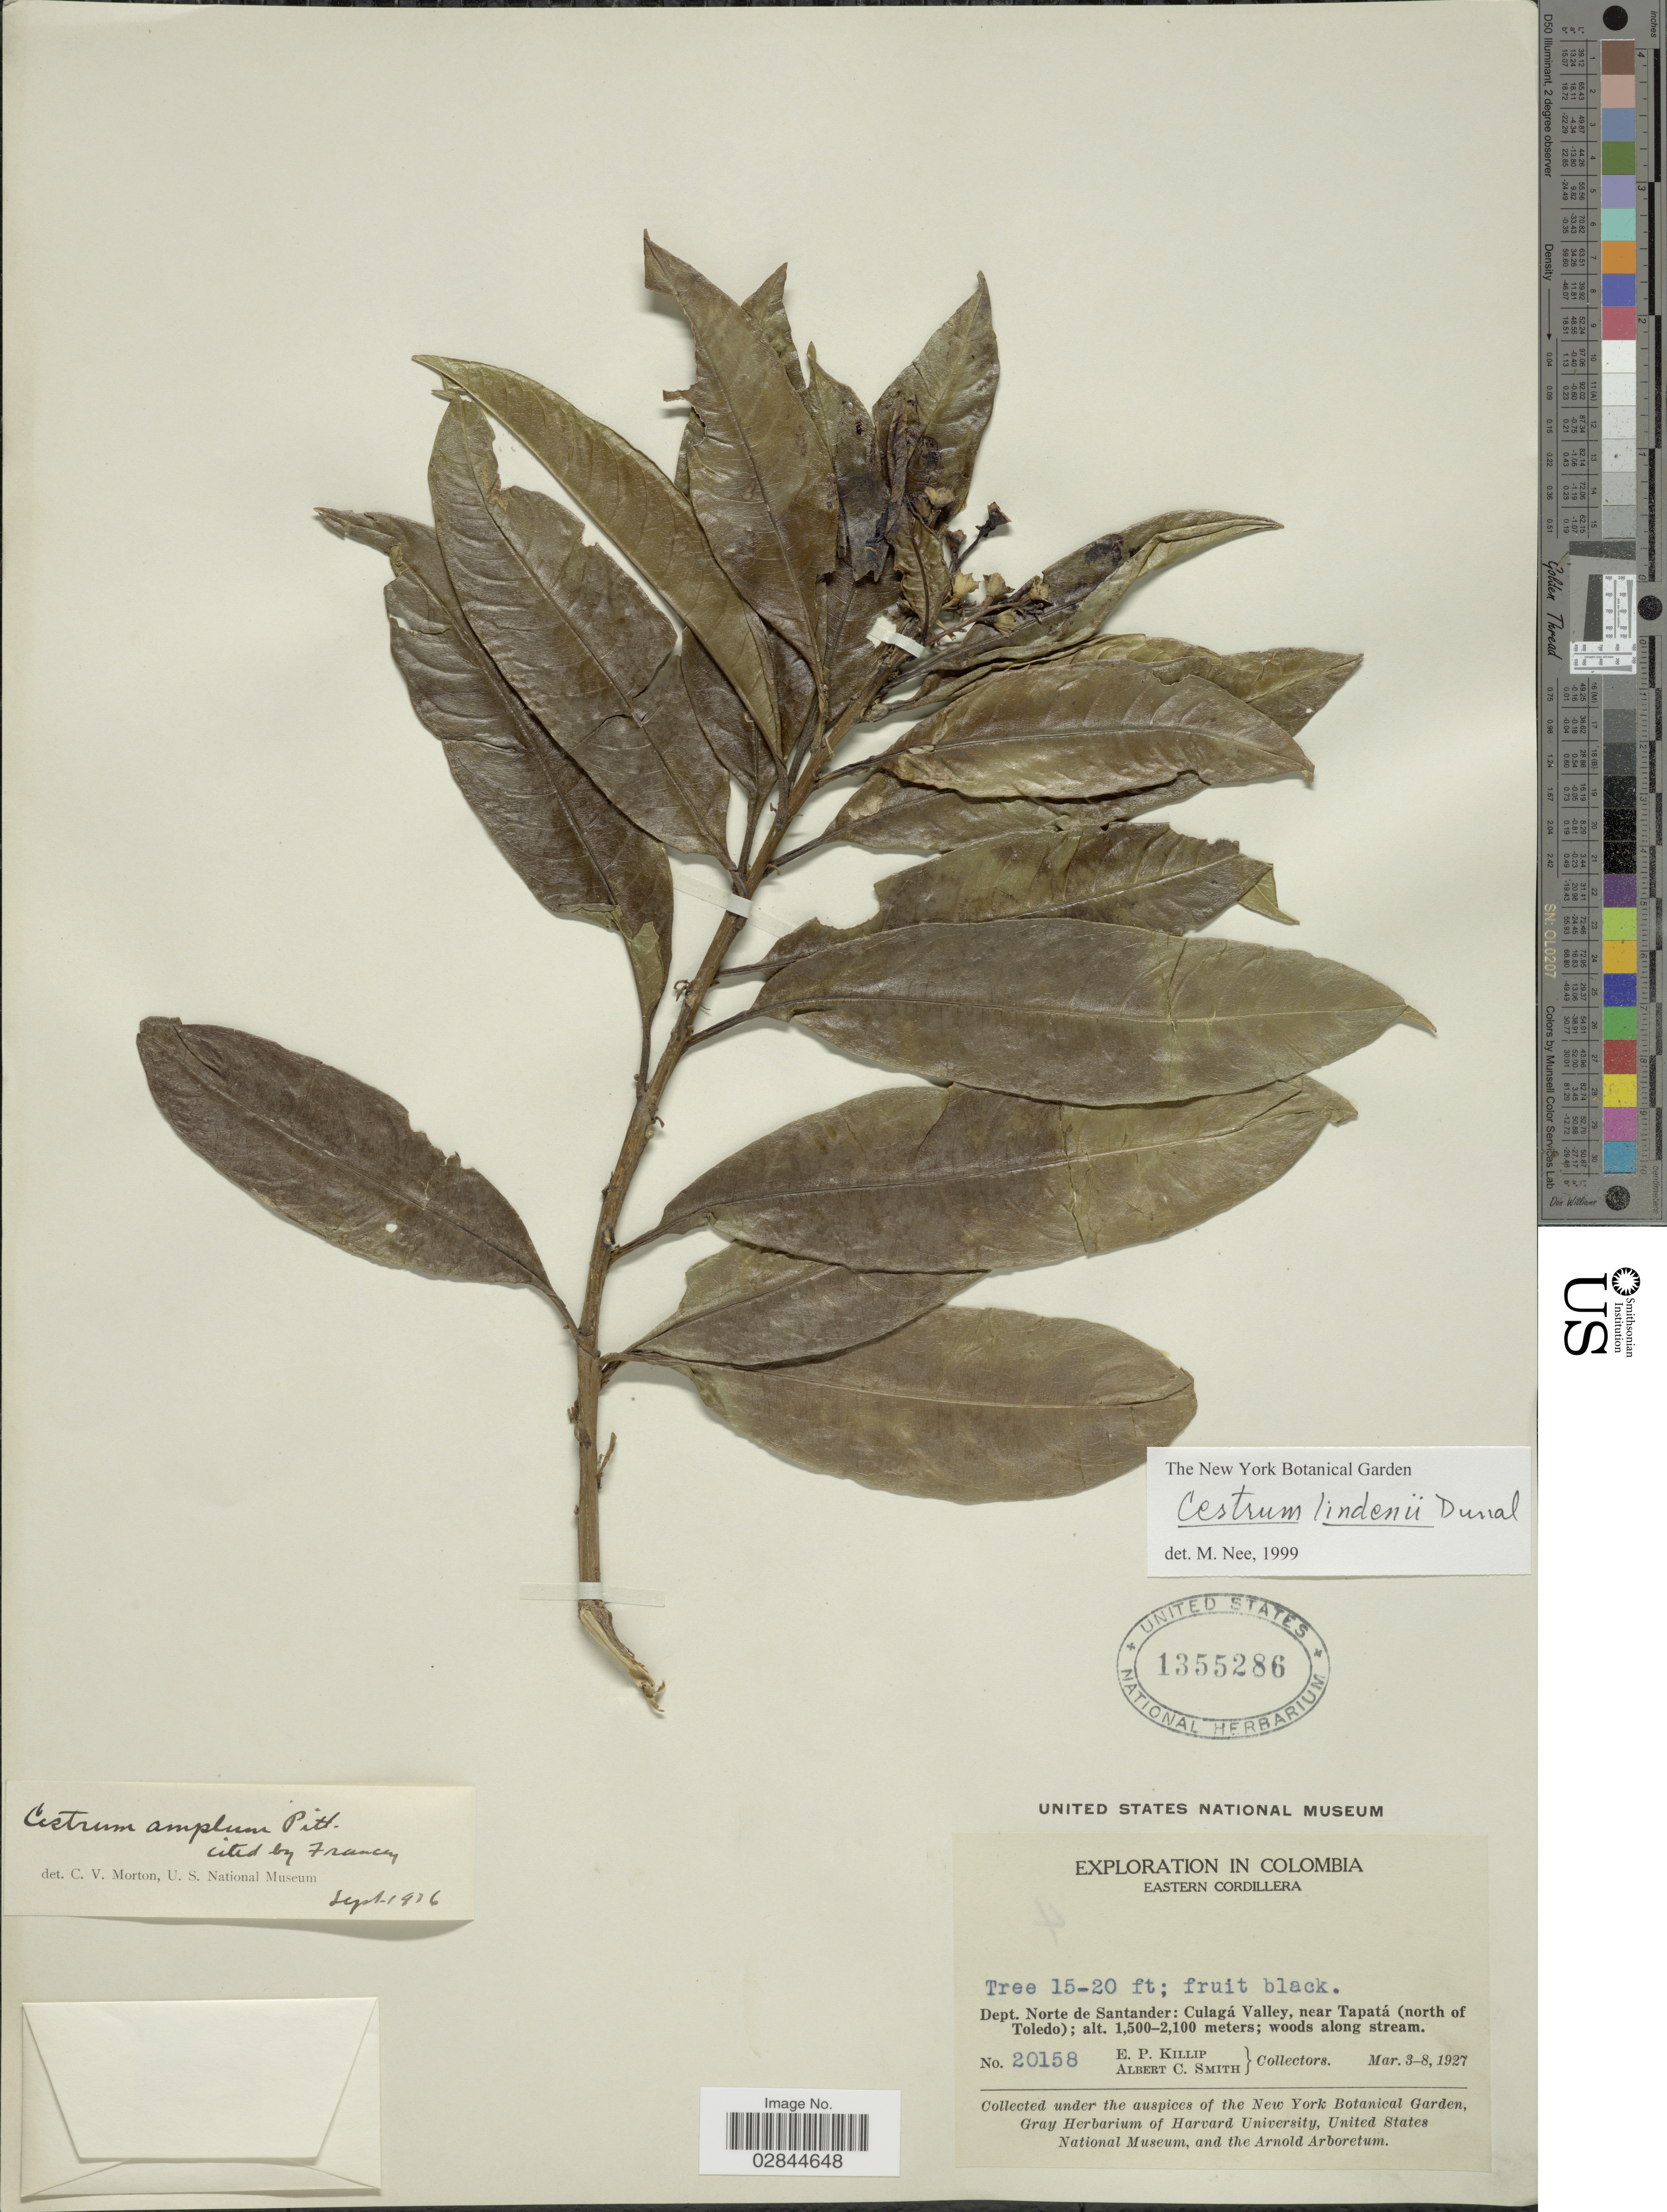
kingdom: Plantae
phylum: Tracheophyta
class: Magnoliopsida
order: Solanales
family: Solanaceae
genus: Cestrum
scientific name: Cestrum lindenii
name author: Dunal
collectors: E. P. Killip & A. C. Smith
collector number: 20158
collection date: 1927-03-03/1927-03-08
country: Colombia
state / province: Norte de Santander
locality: Eastern Cordillera. Dept. Norte de Santander: Culagá Valley, near Tapatá (north of Toledo).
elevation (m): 1500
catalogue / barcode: US 1355286